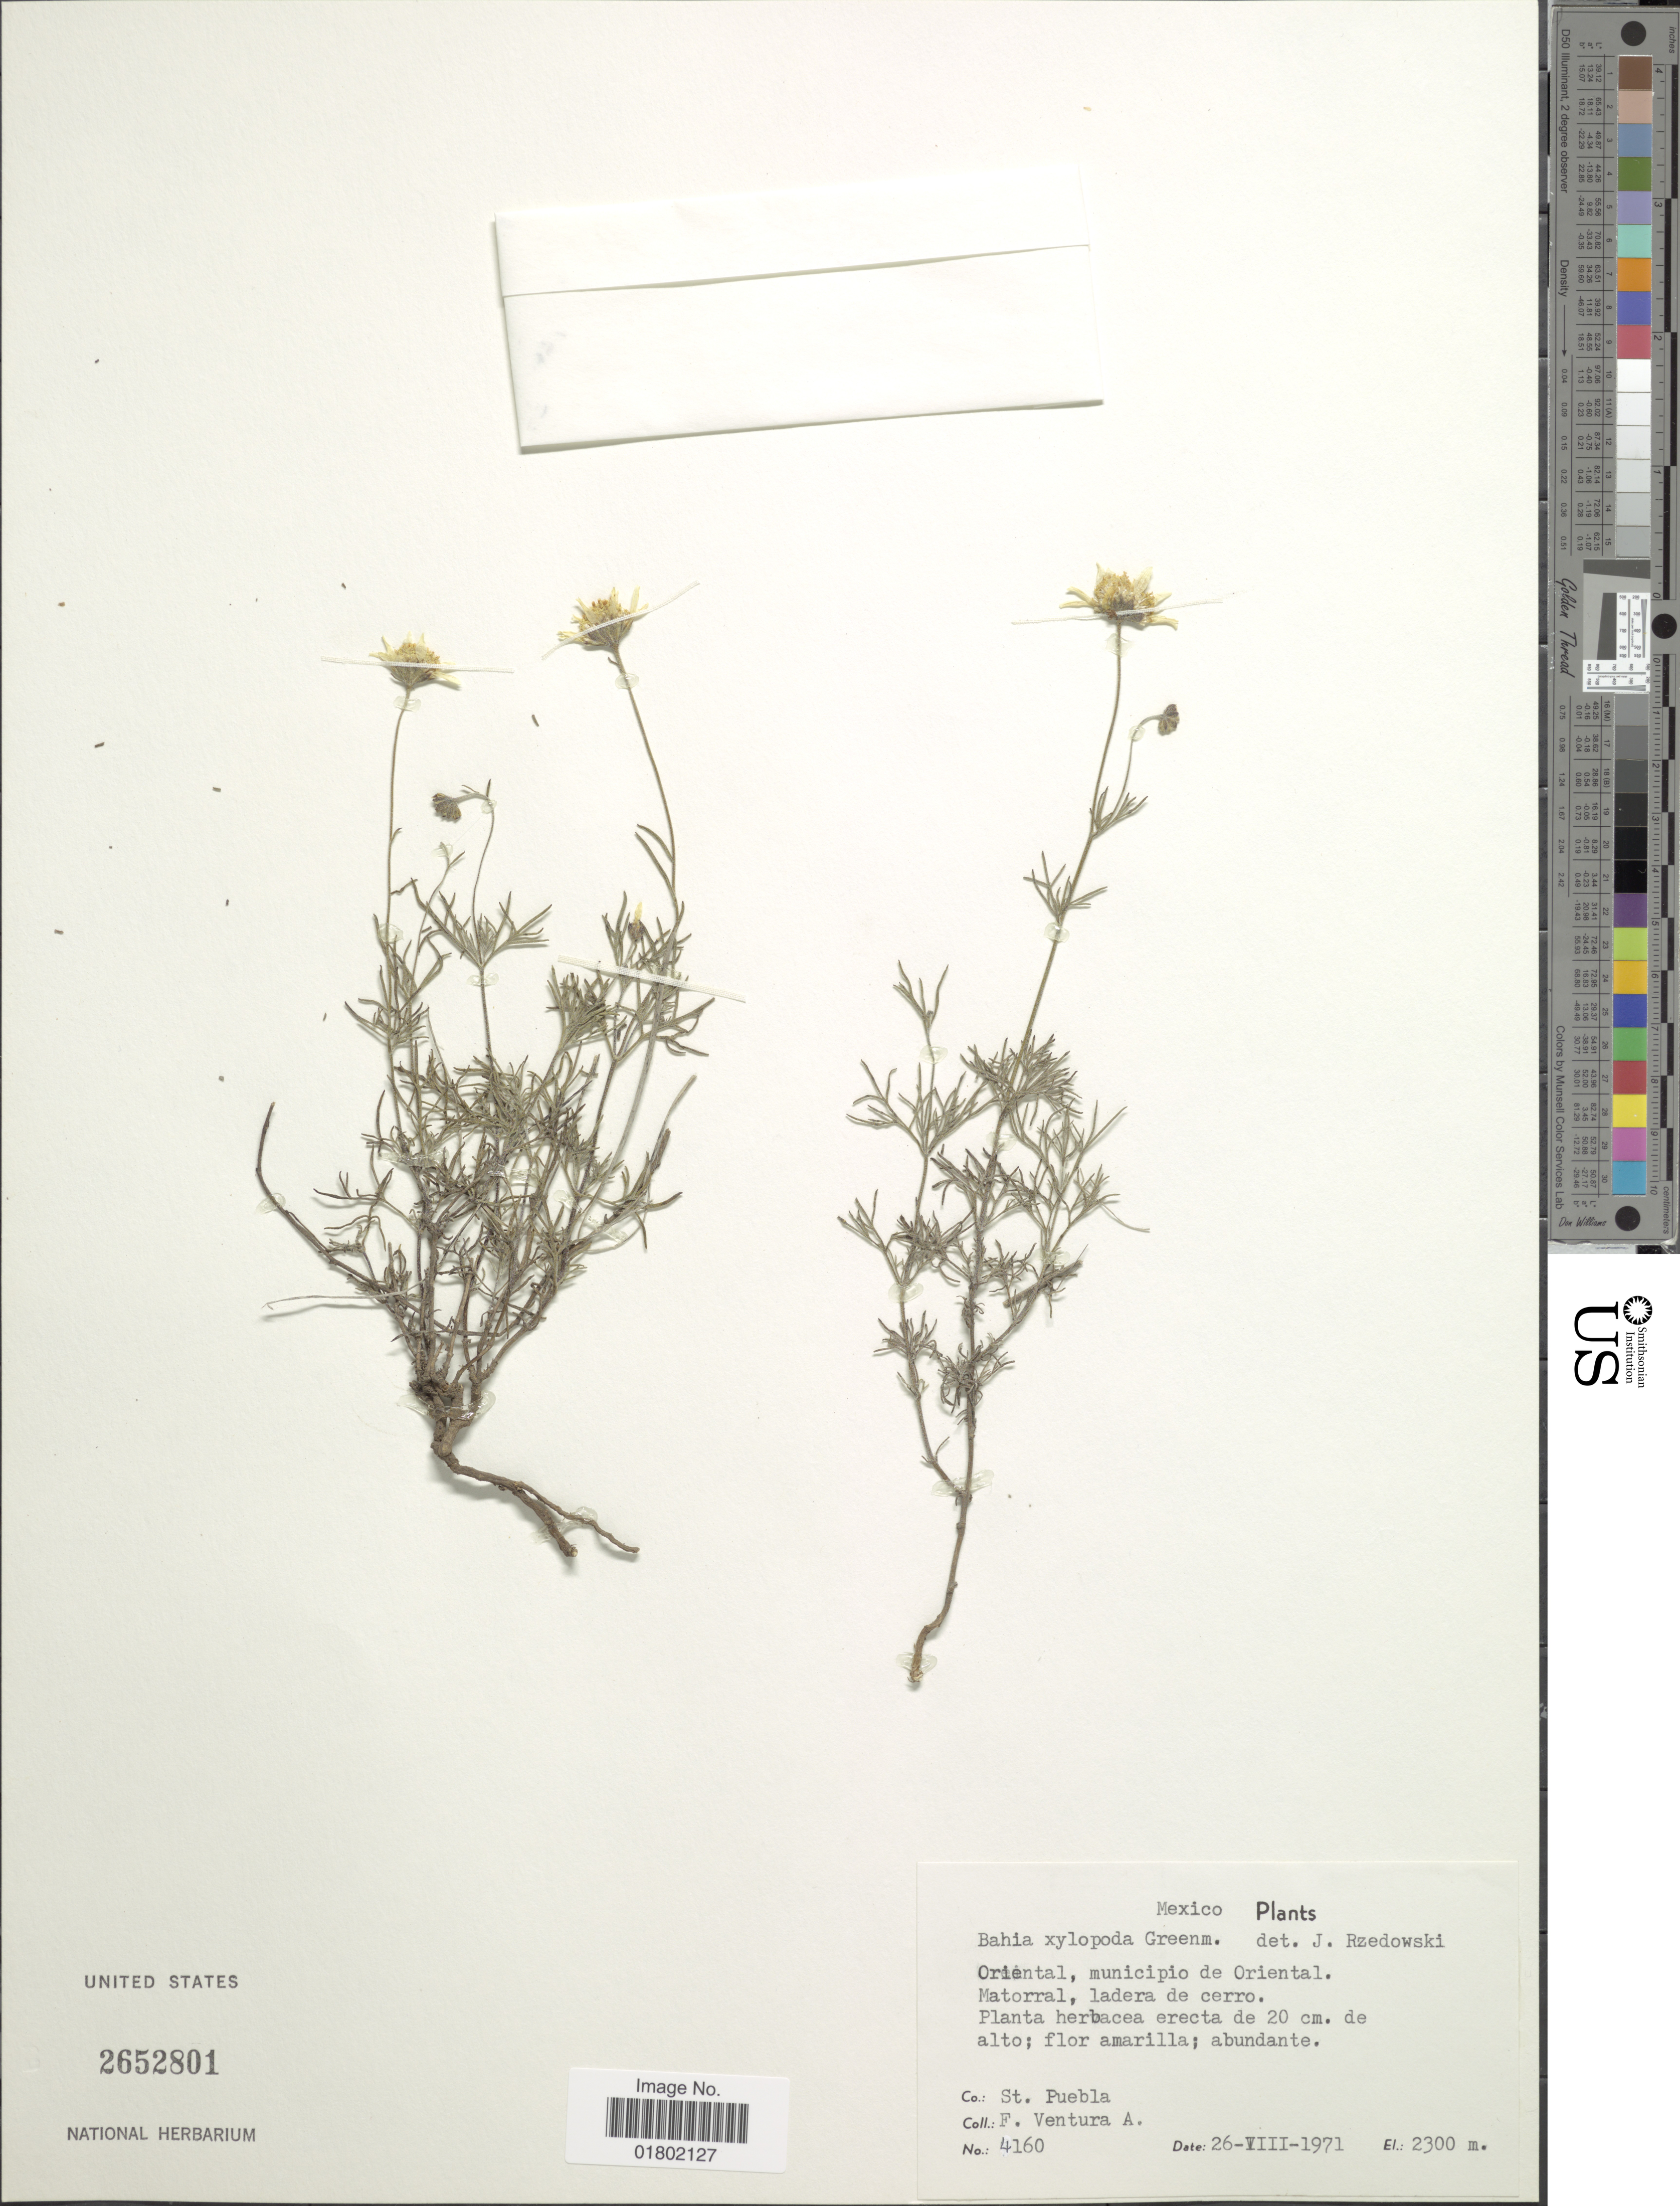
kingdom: Plantae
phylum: Tracheophyta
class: Magnoliopsida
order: Asterales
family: Asteraceae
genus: Bahia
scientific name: Bahia xylopoda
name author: Greenm.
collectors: F. Ventura A.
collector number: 4160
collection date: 1971-08-26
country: Mexico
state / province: Puebla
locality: Co. St. Puebla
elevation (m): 2300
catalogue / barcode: US 2652801